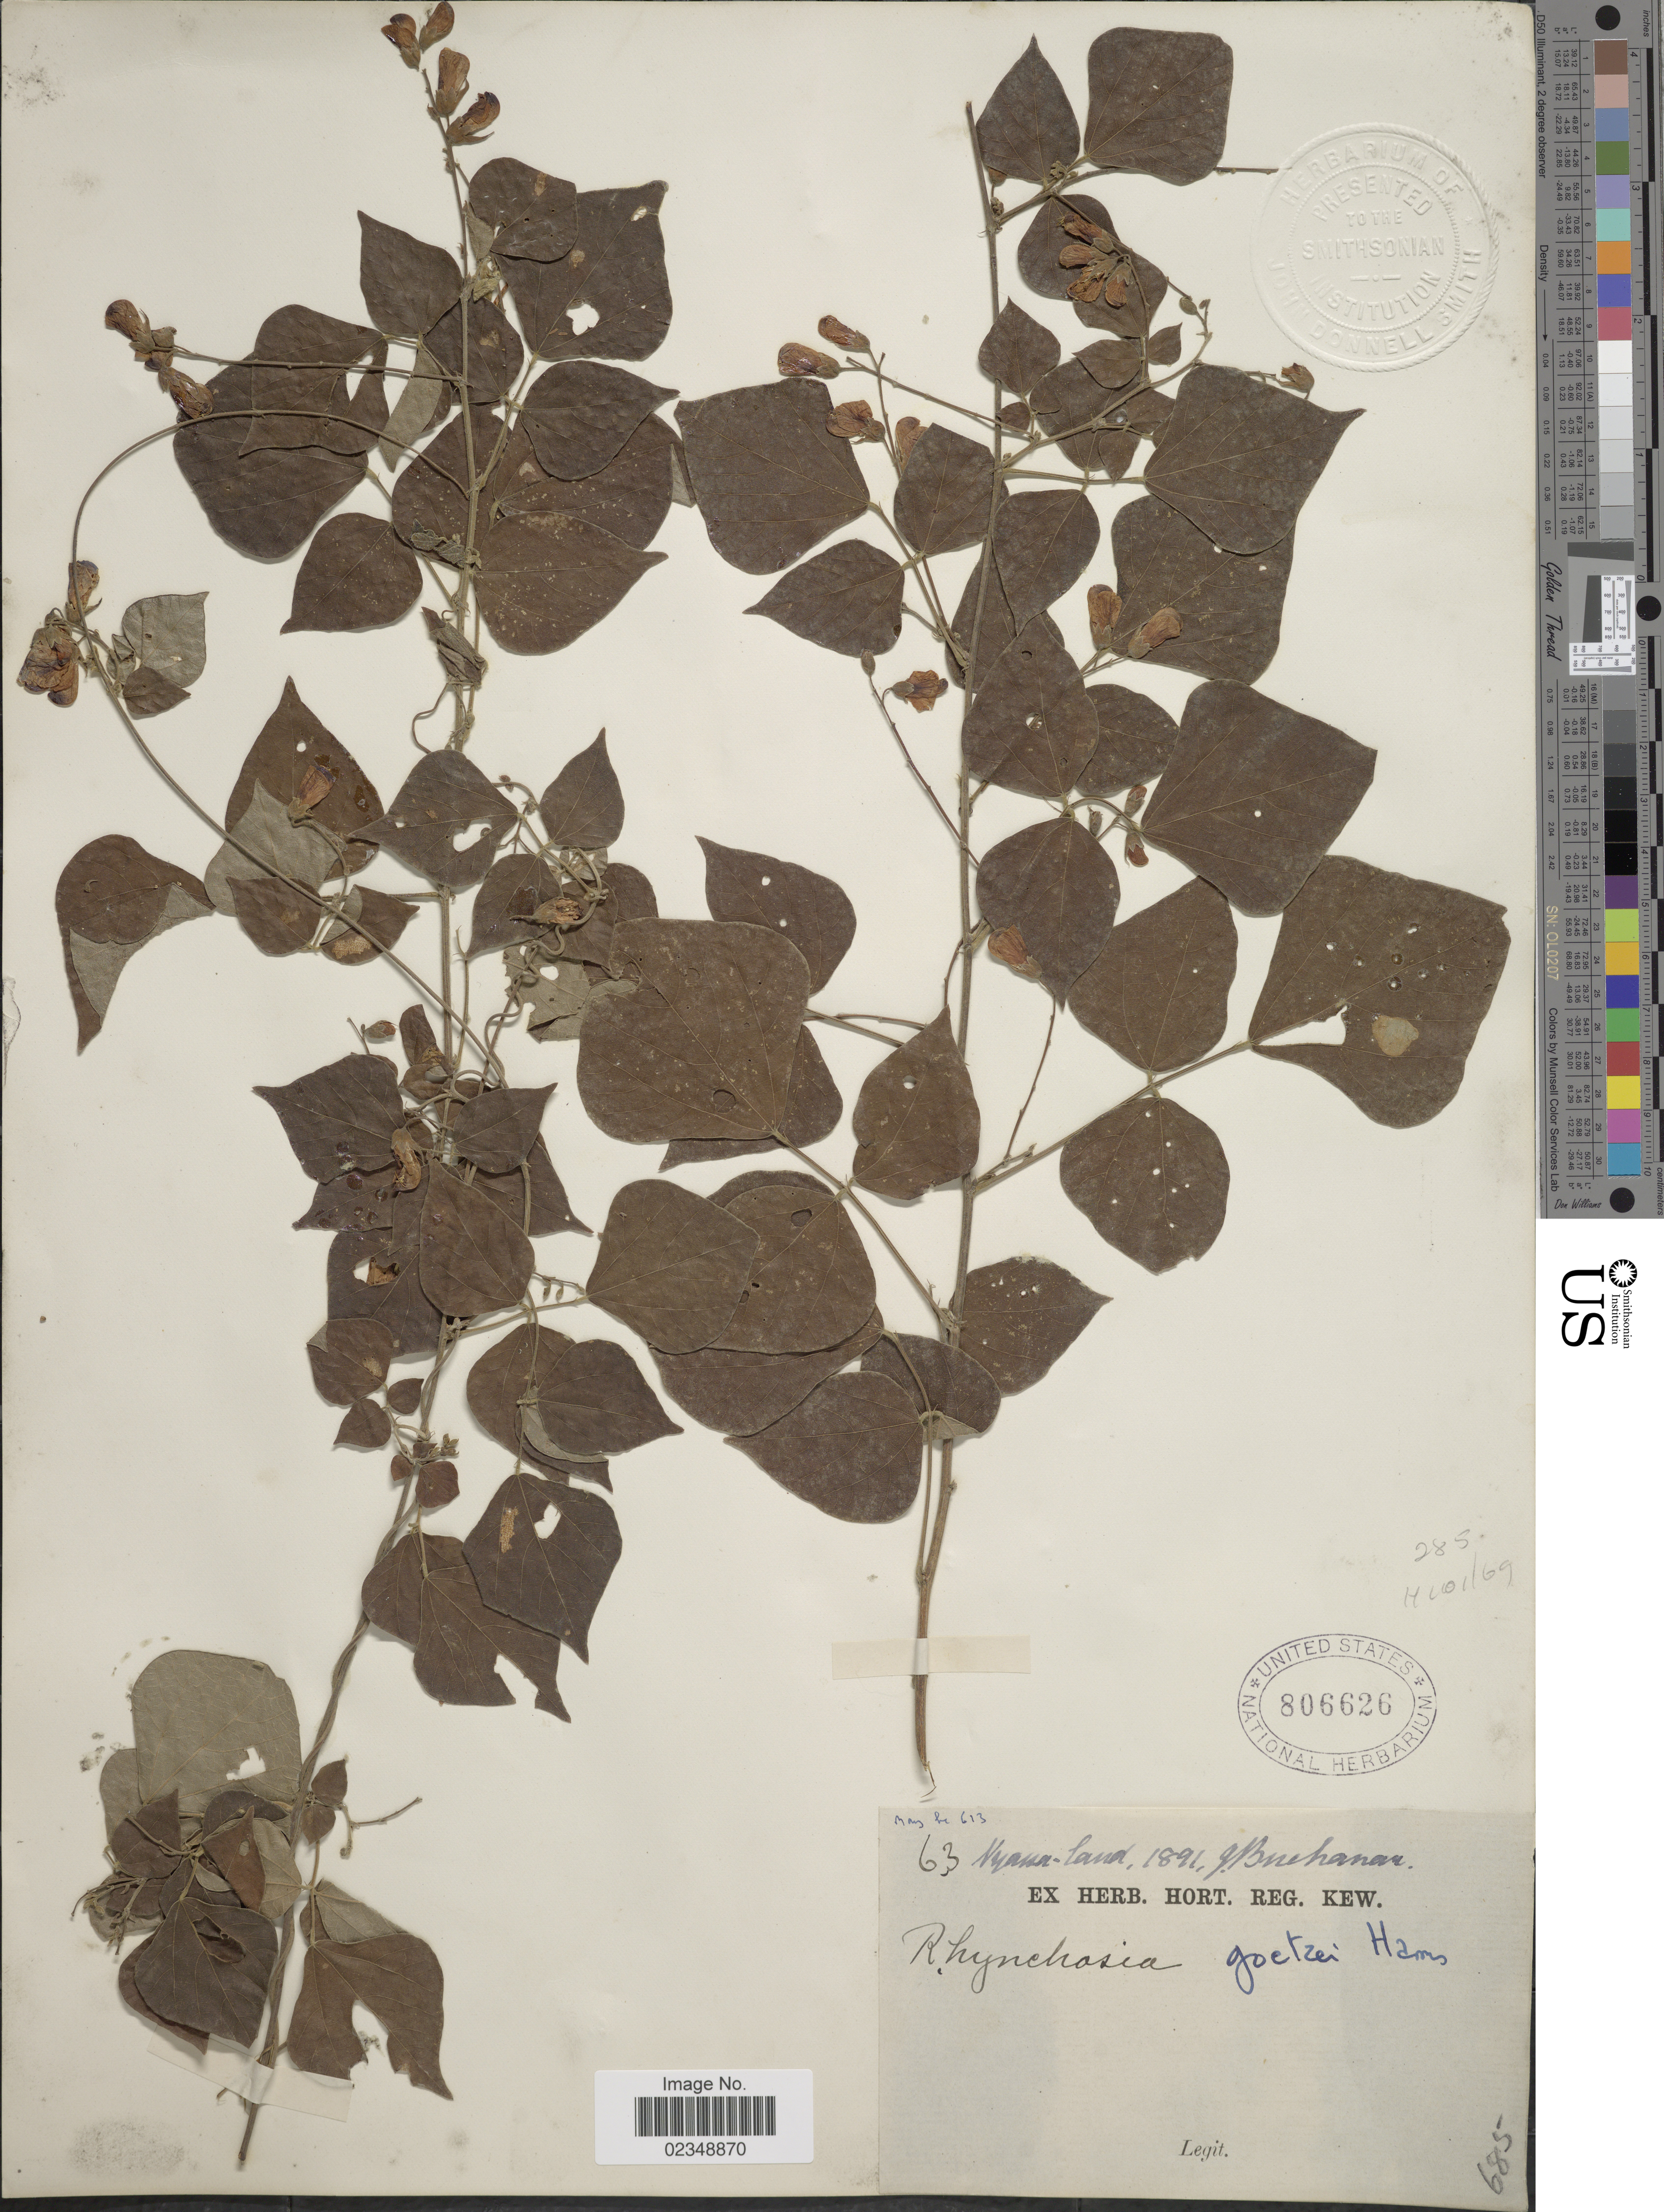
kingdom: Plantae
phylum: Tracheophyta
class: Magnoliopsida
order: Fabales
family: Fabaceae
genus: Rhynchosia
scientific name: Rhynchosia goetzei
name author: Harms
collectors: J. Buchanan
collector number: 63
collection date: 1891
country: Malawi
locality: Nyassa-land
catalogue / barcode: US 806626